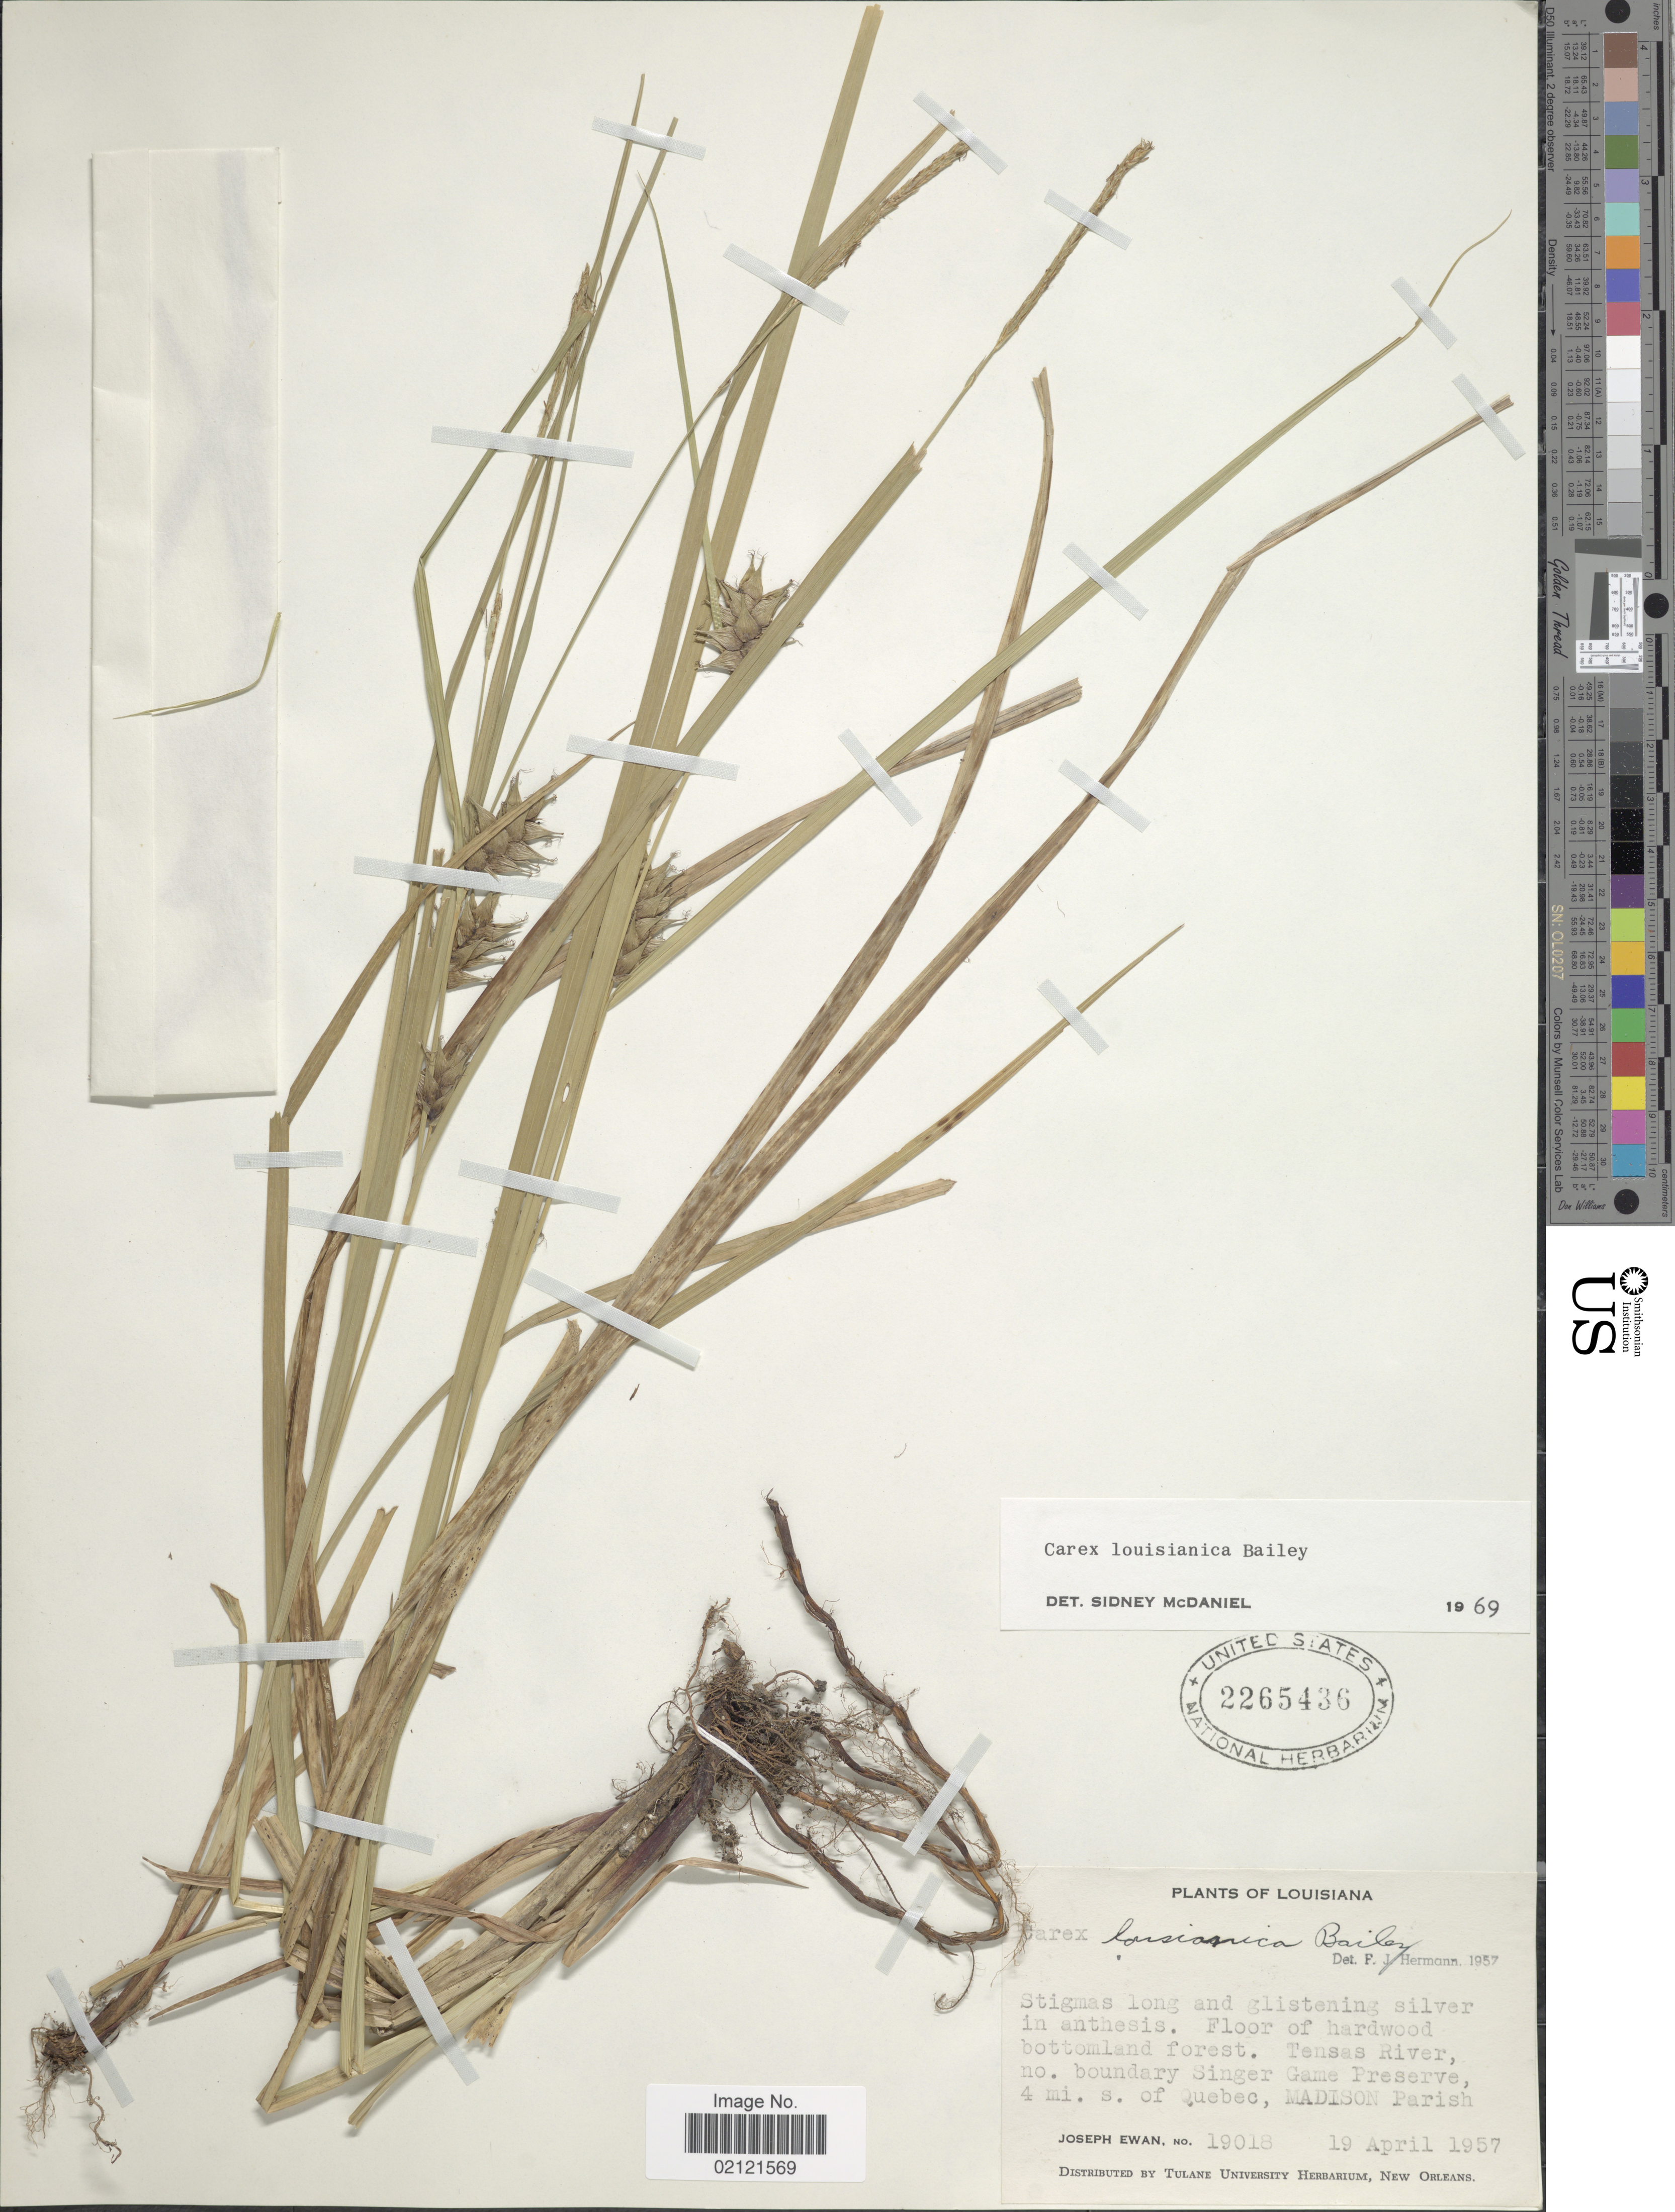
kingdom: Plantae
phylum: Tracheophyta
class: Liliopsida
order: Poales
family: Cyperaceae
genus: Carex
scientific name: Carex louisianica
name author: L.H. Bailey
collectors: J. A. Ewan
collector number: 19018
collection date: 1957-04-19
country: United States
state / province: Louisiana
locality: Tensas River, no. boundary Singer Game Preserve, 4 mi. s. of Quebec, Madison Parish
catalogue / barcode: US 2265436